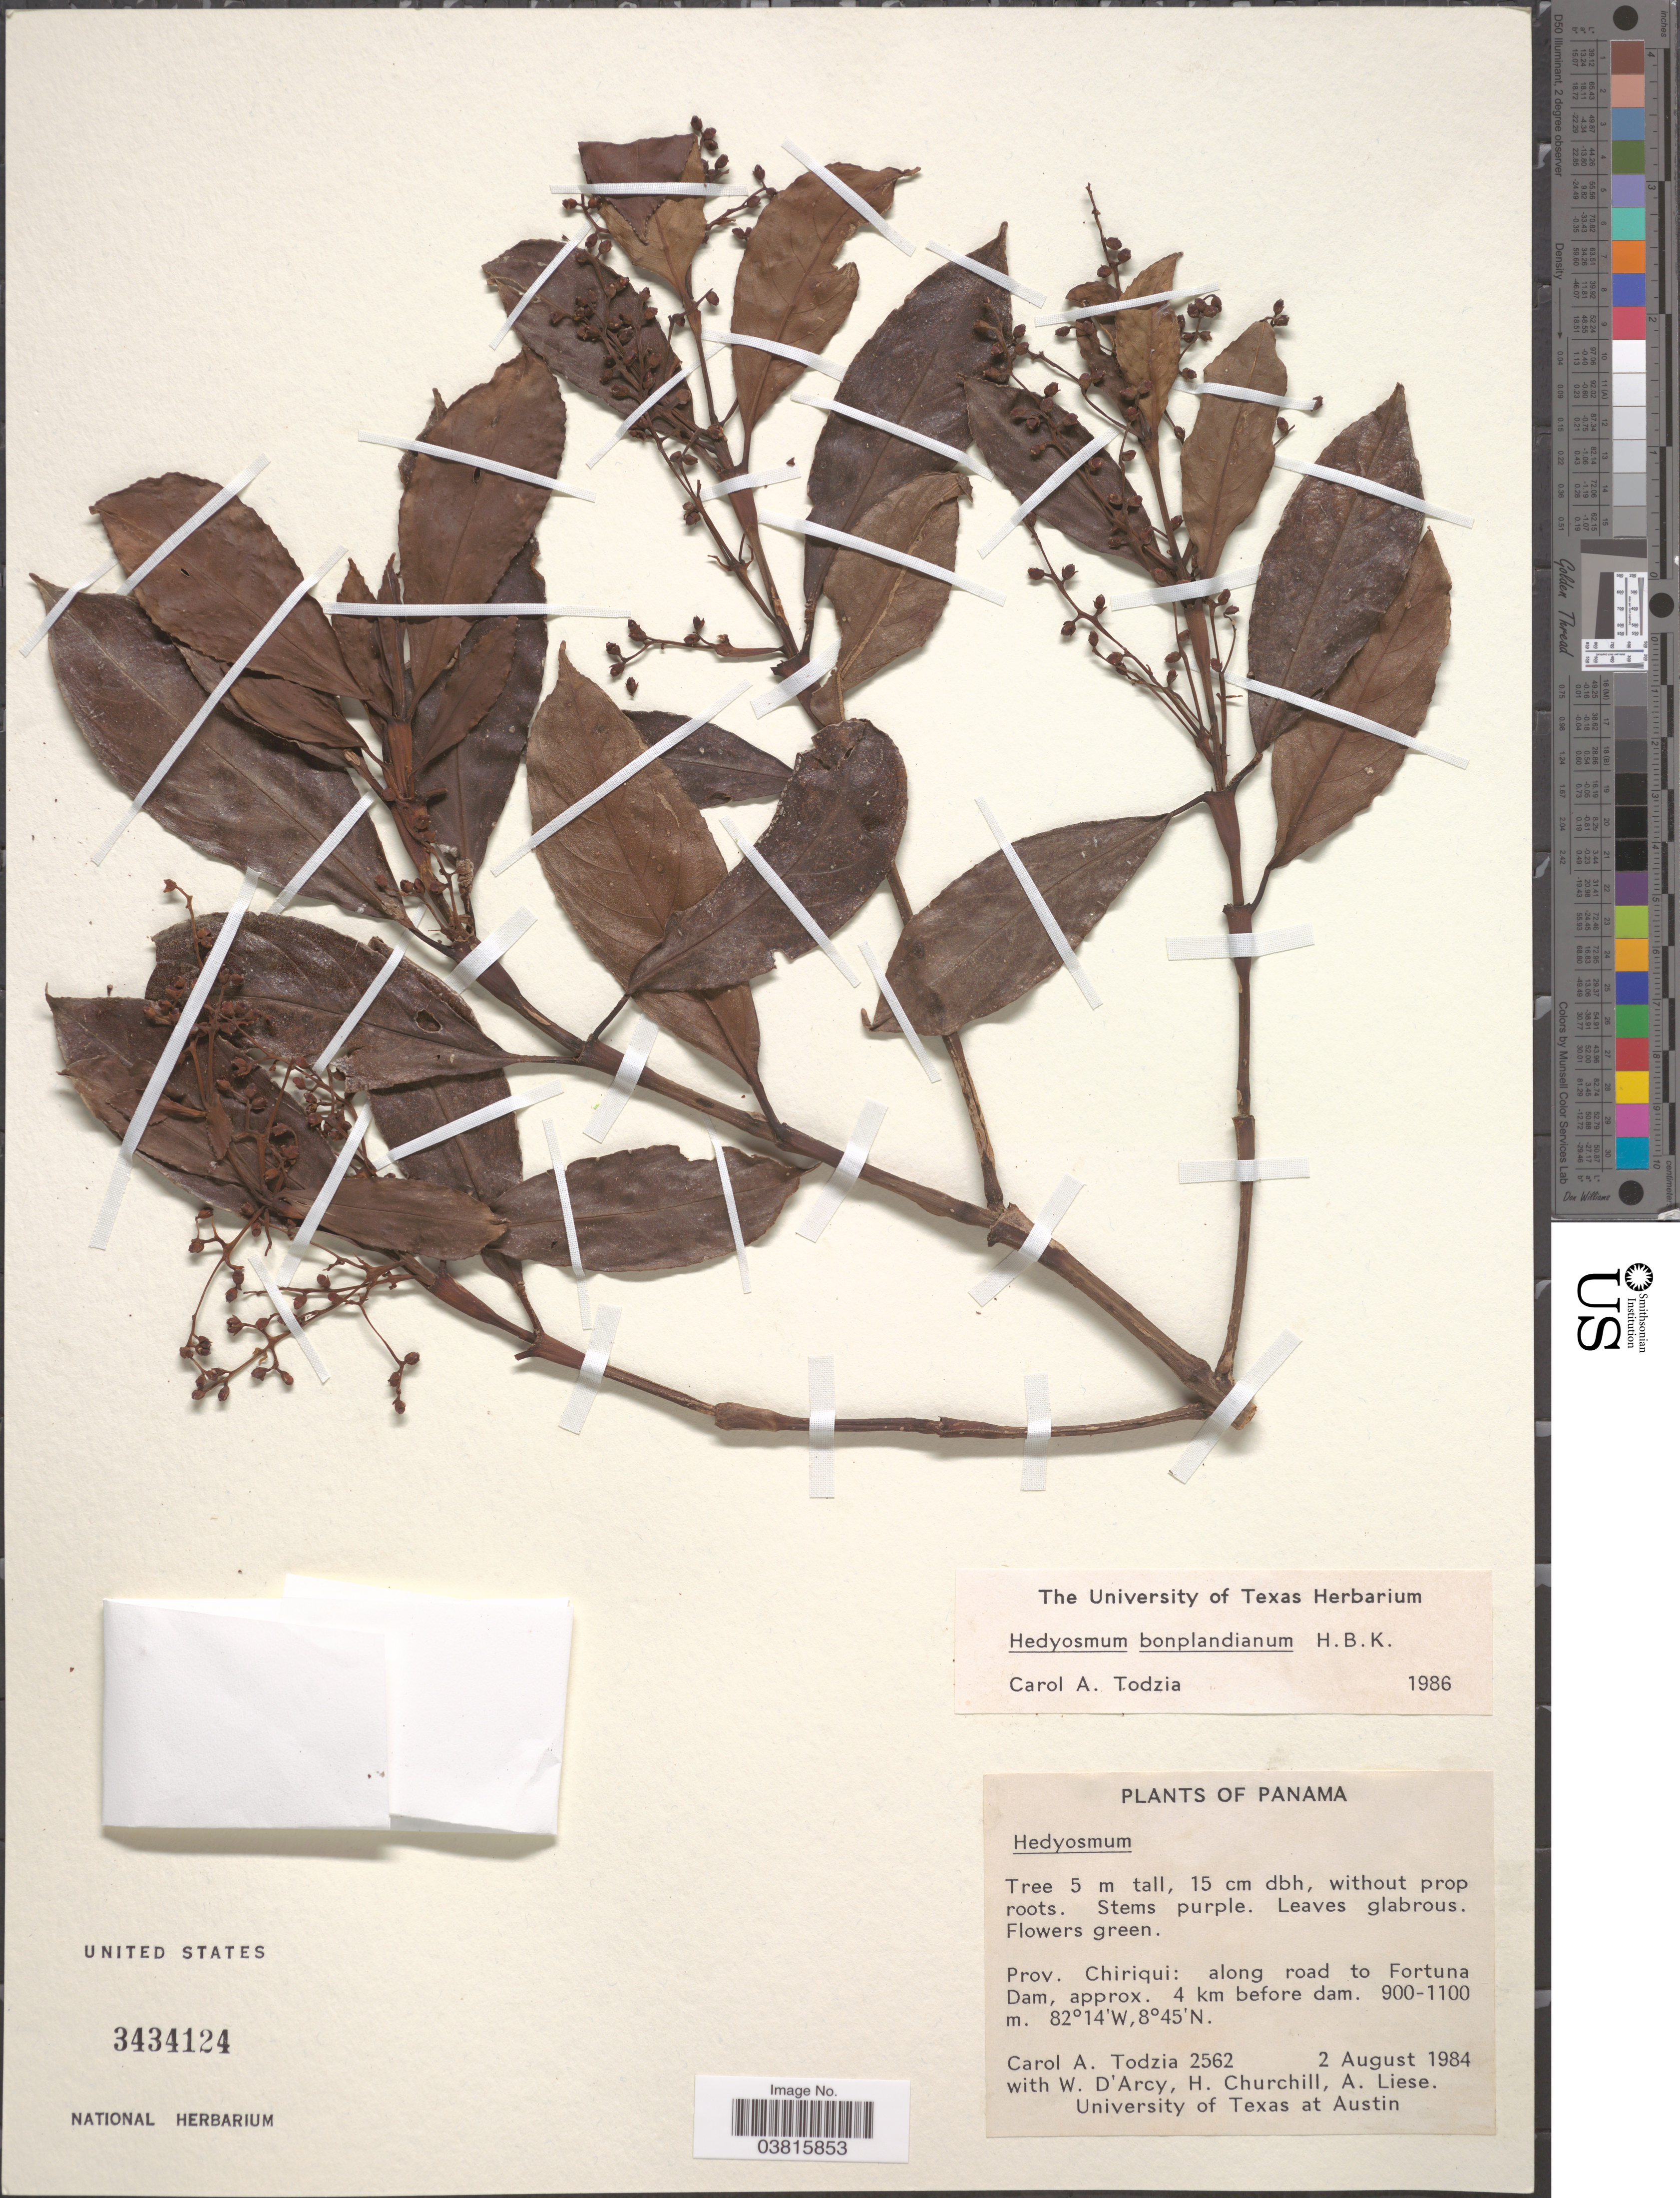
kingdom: Plantae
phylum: Tracheophyta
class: Magnoliopsida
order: Chloranthales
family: Chloranthaceae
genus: Hedyosmum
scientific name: Hedyosmum bonplandianum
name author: Kunth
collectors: C. A. Todzia, W. G. D'Arcy, H. Churchill & A. Liese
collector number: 2562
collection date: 1984-08-02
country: Panama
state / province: Chiriqui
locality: Along road to Fortuna Dam, approx. 4 km before dam.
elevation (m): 900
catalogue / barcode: US 3434124